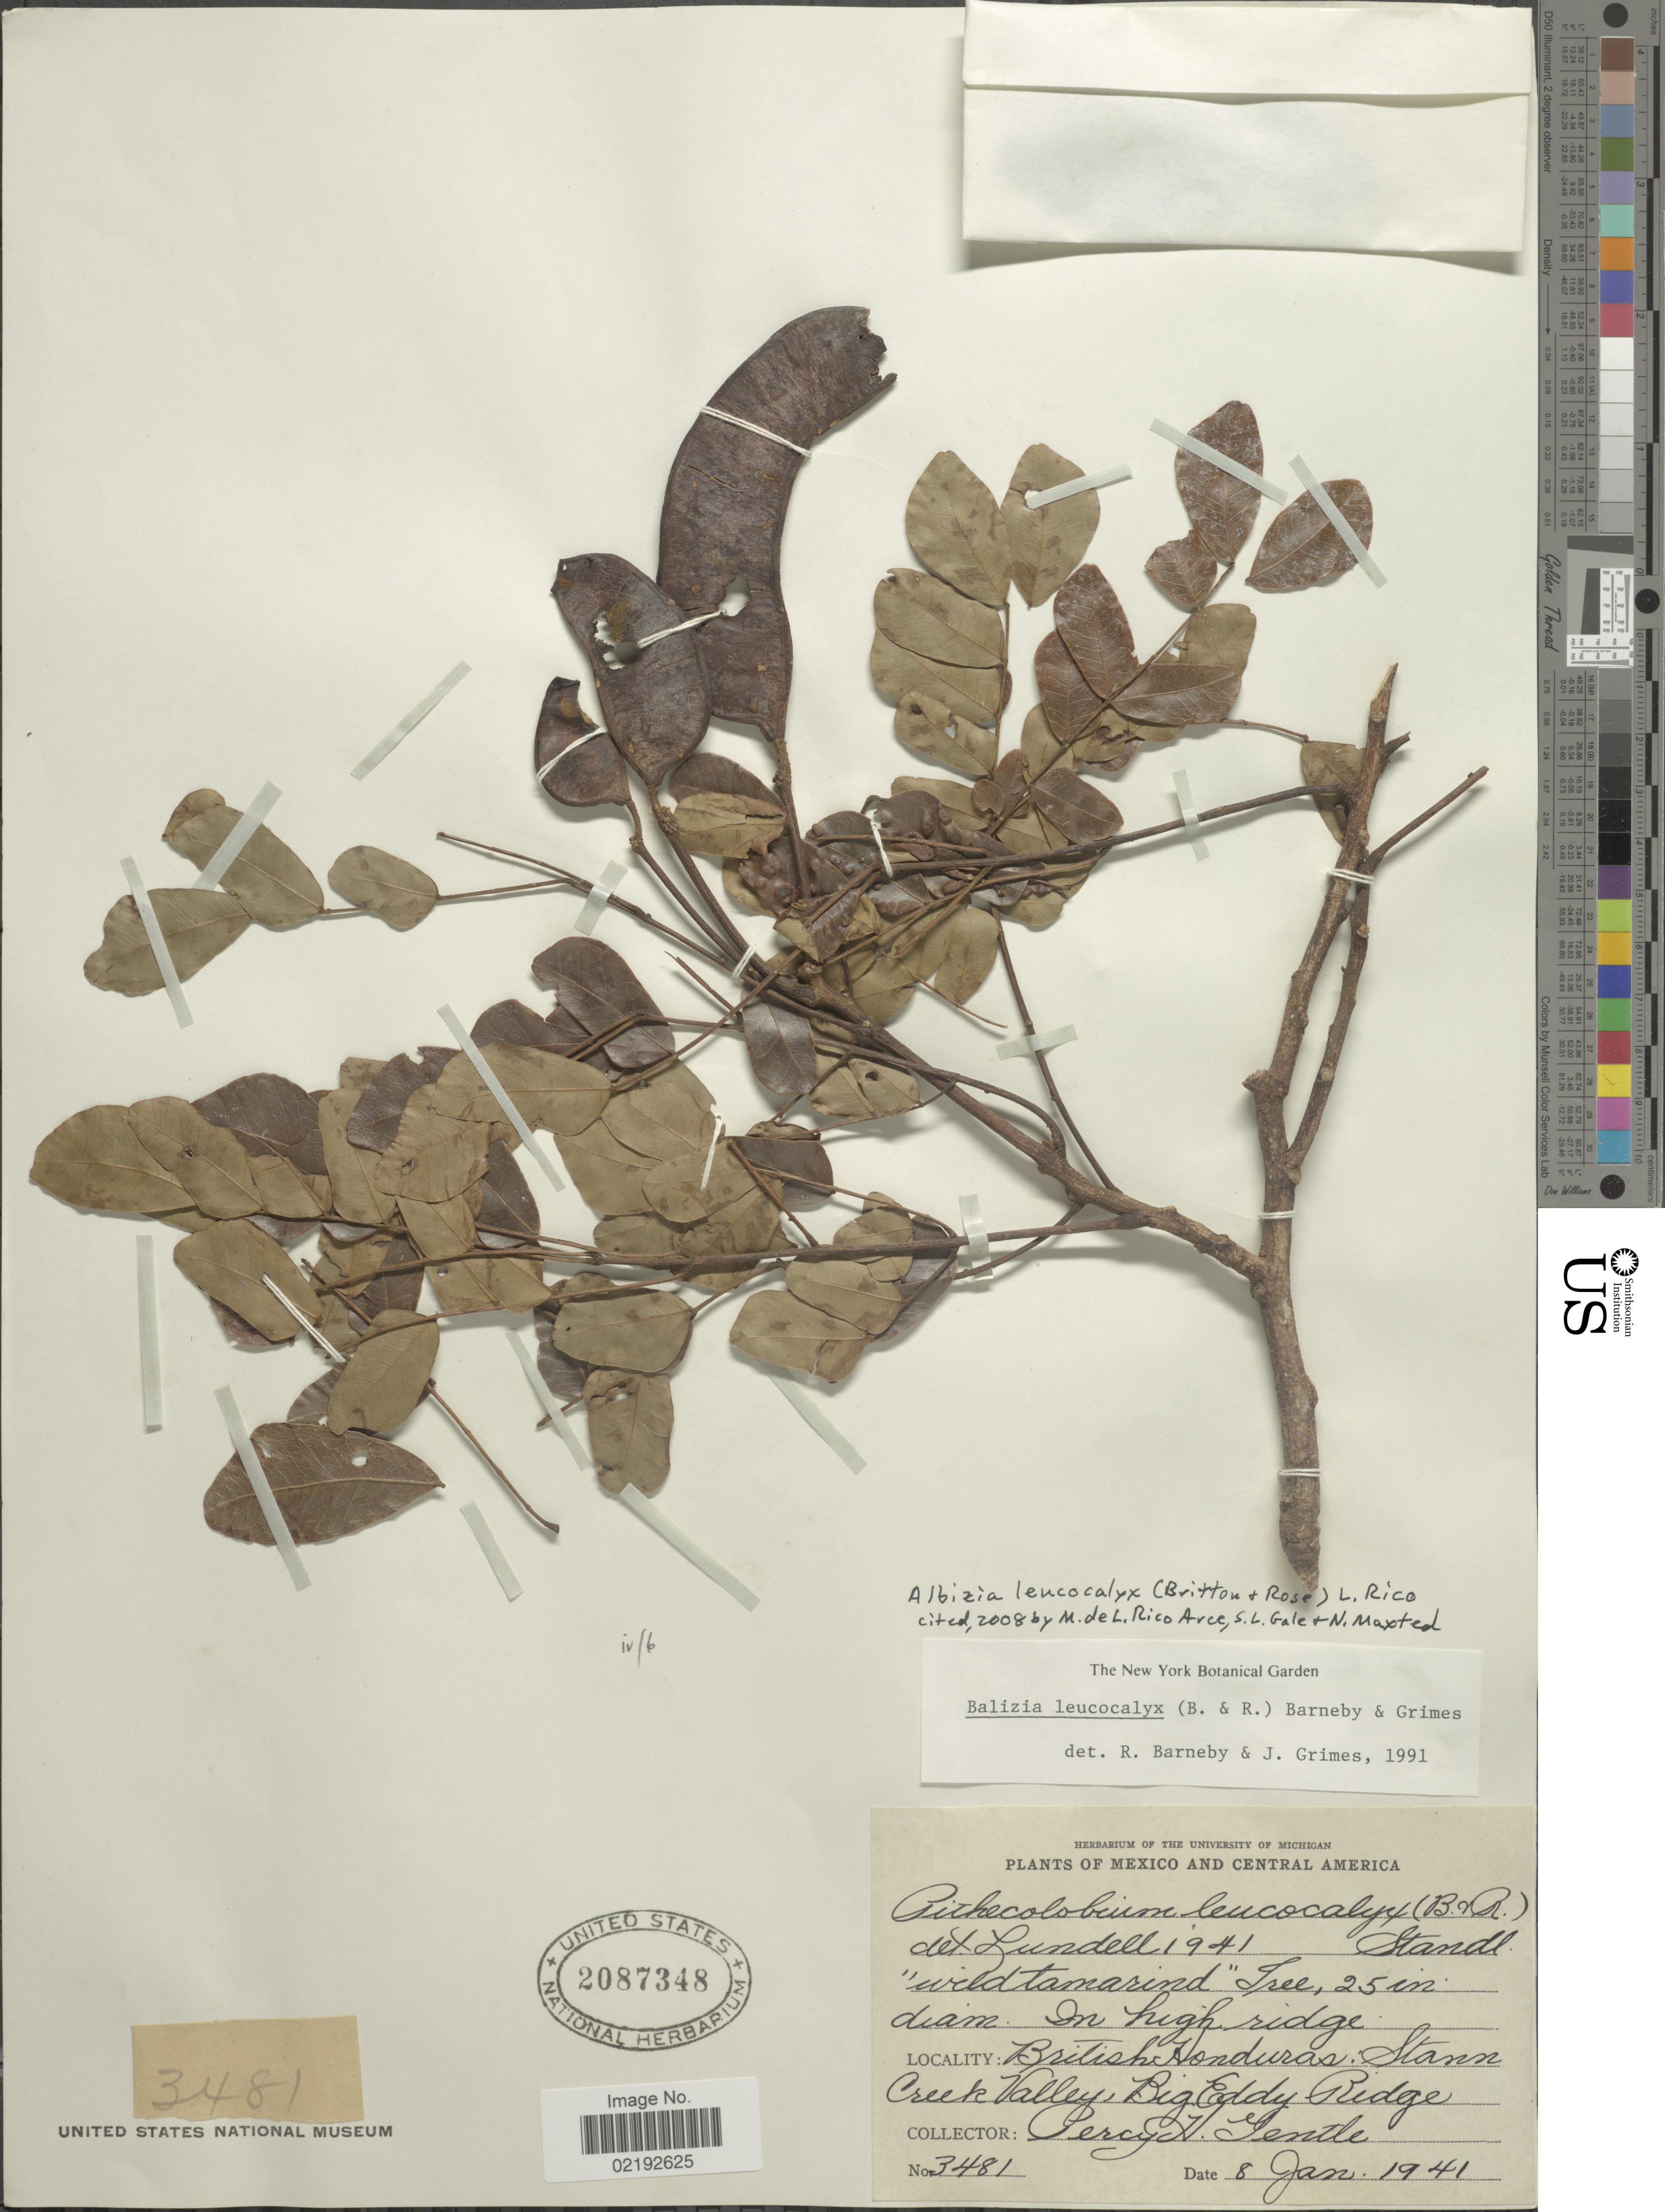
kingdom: Plantae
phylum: Tracheophyta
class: Magnoliopsida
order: Fabales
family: Fabaceae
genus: Hydrochorea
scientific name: Hydrochorea leucocalyx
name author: (Britton & Rose) Iganci et al.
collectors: P. H. Gentle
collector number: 3481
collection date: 1941-01-08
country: Belize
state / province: Stann Creek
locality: British Honduras, Stann Creek Valley, Big Eddy Ridge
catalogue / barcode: US 2087348